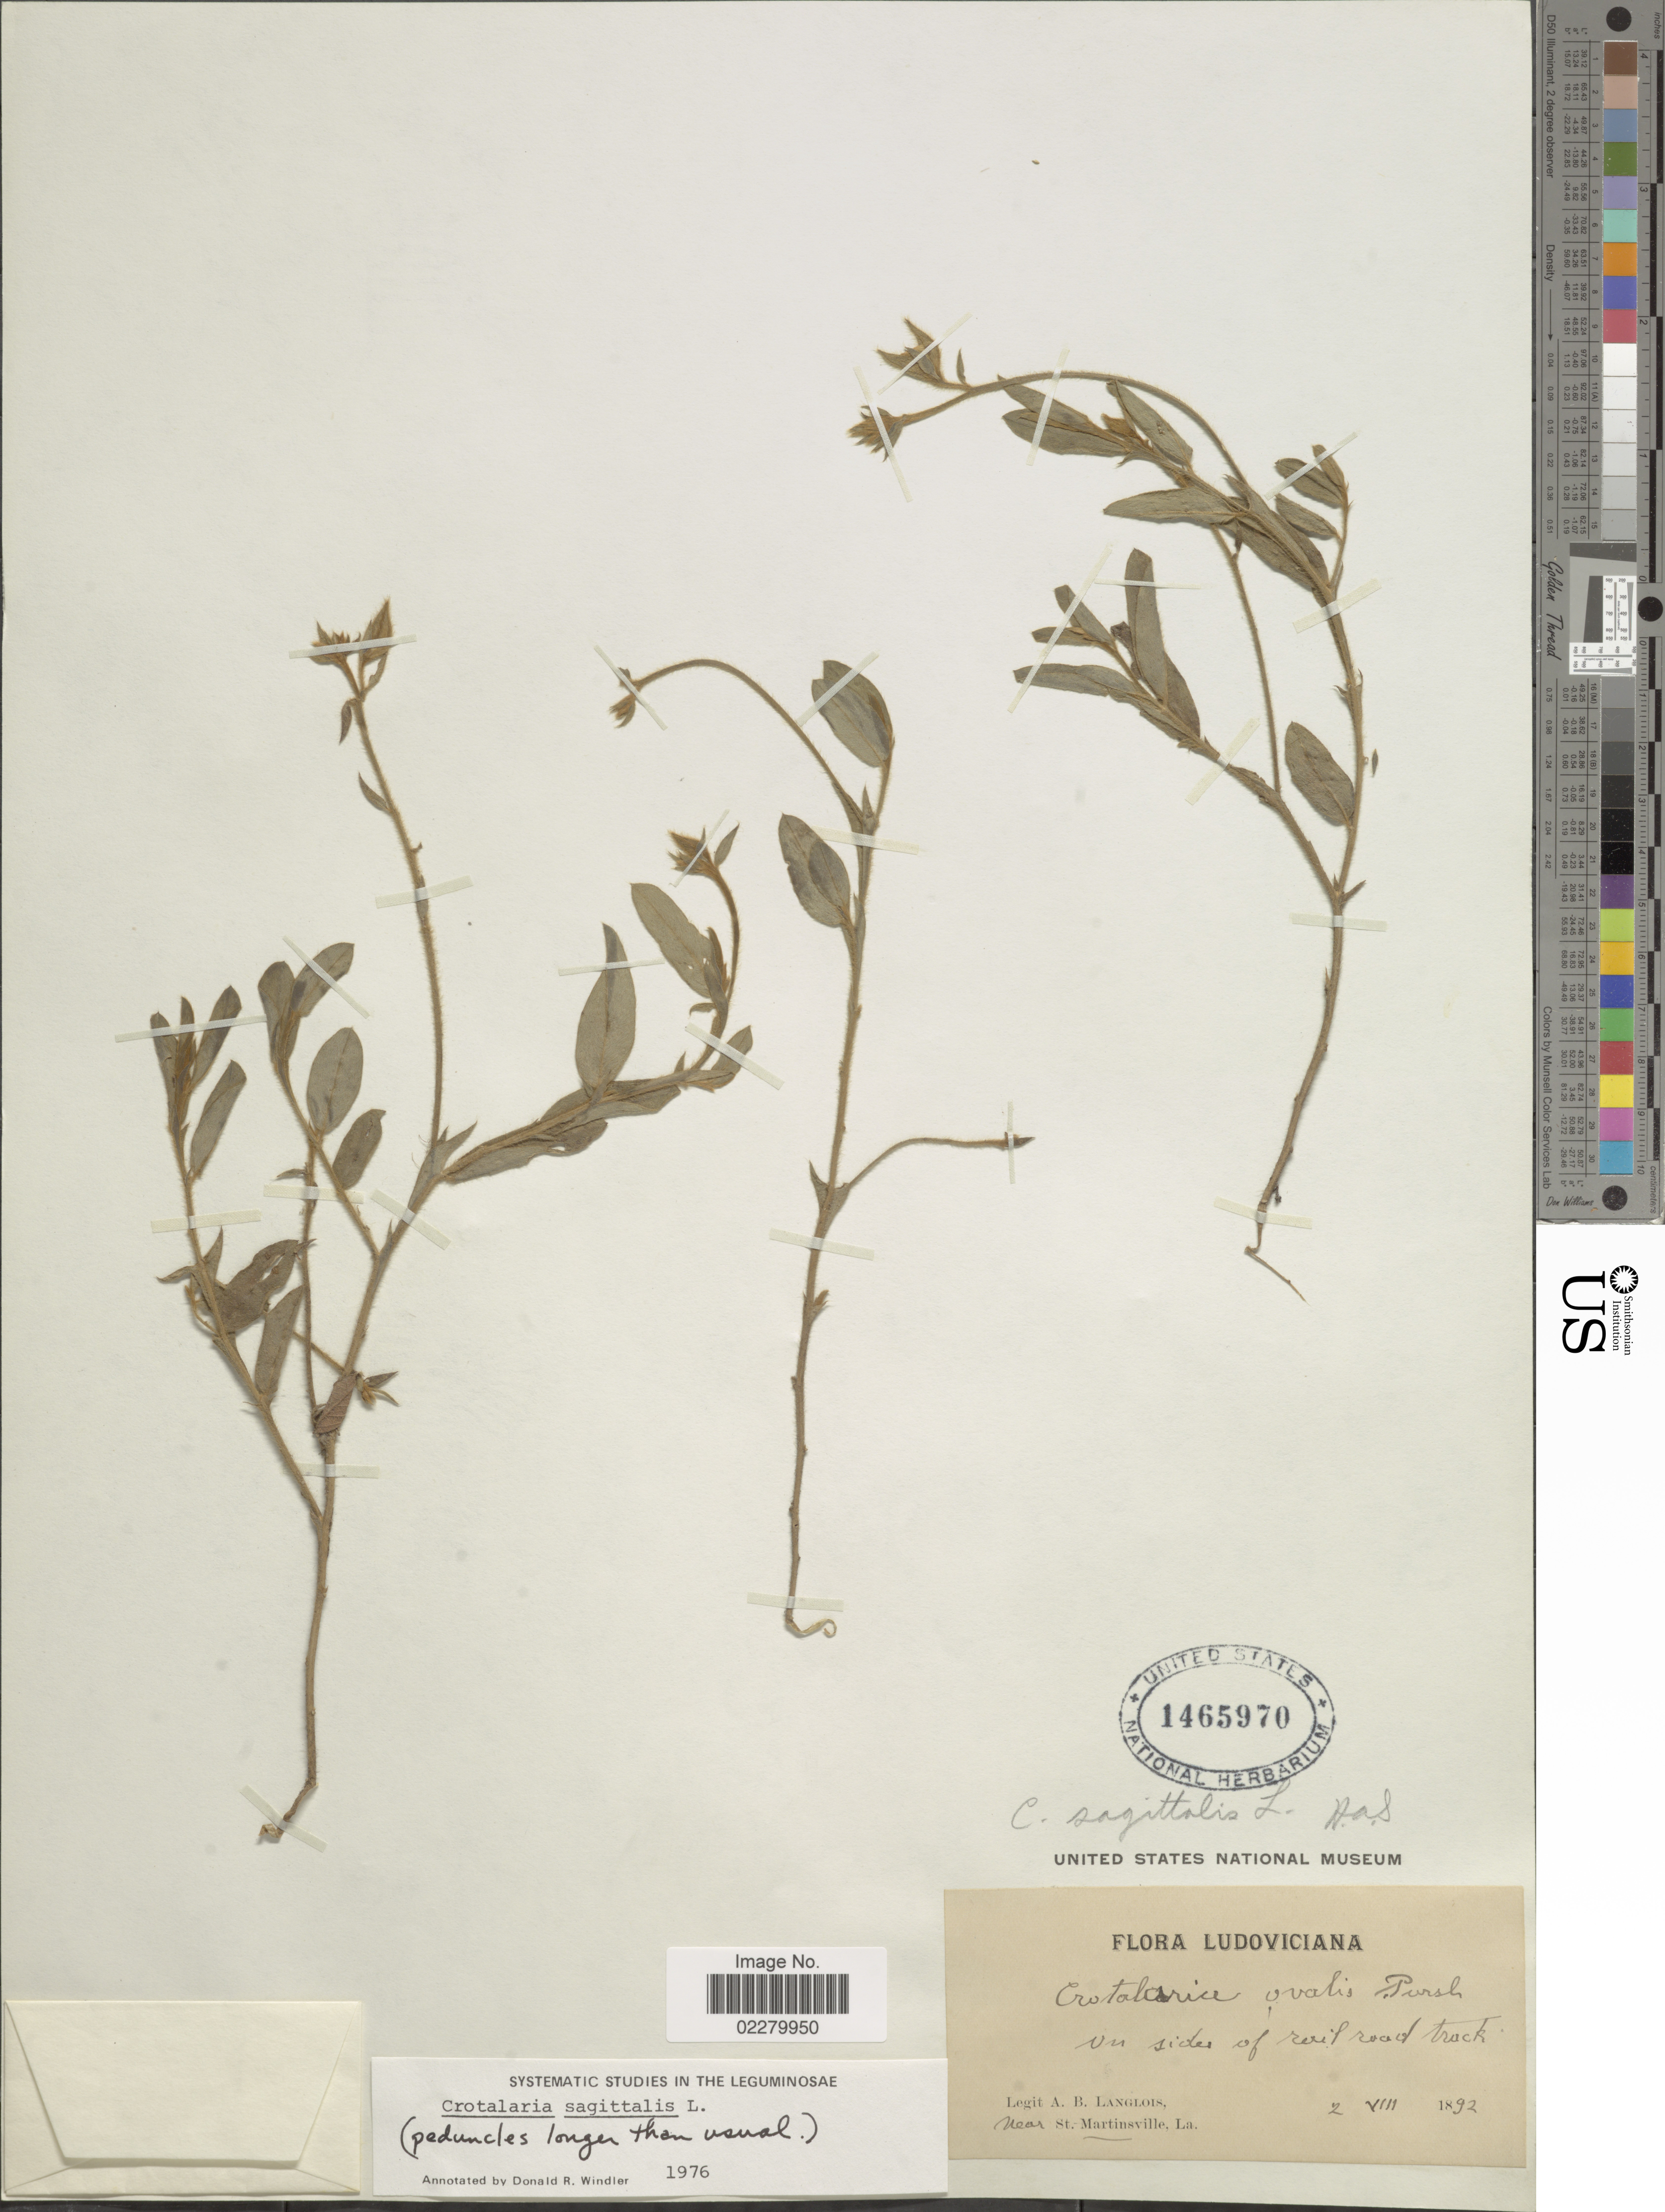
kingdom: Plantae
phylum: Tracheophyta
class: Magnoliopsida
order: Fabales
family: Fabaceae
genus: Crotalaria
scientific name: Crotalaria sagittalis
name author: L.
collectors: A. Langlois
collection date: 1892-08-02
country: United States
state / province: Louisiana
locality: On sides of rail road track. Near St. Martinsville, La.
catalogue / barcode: US 1465970